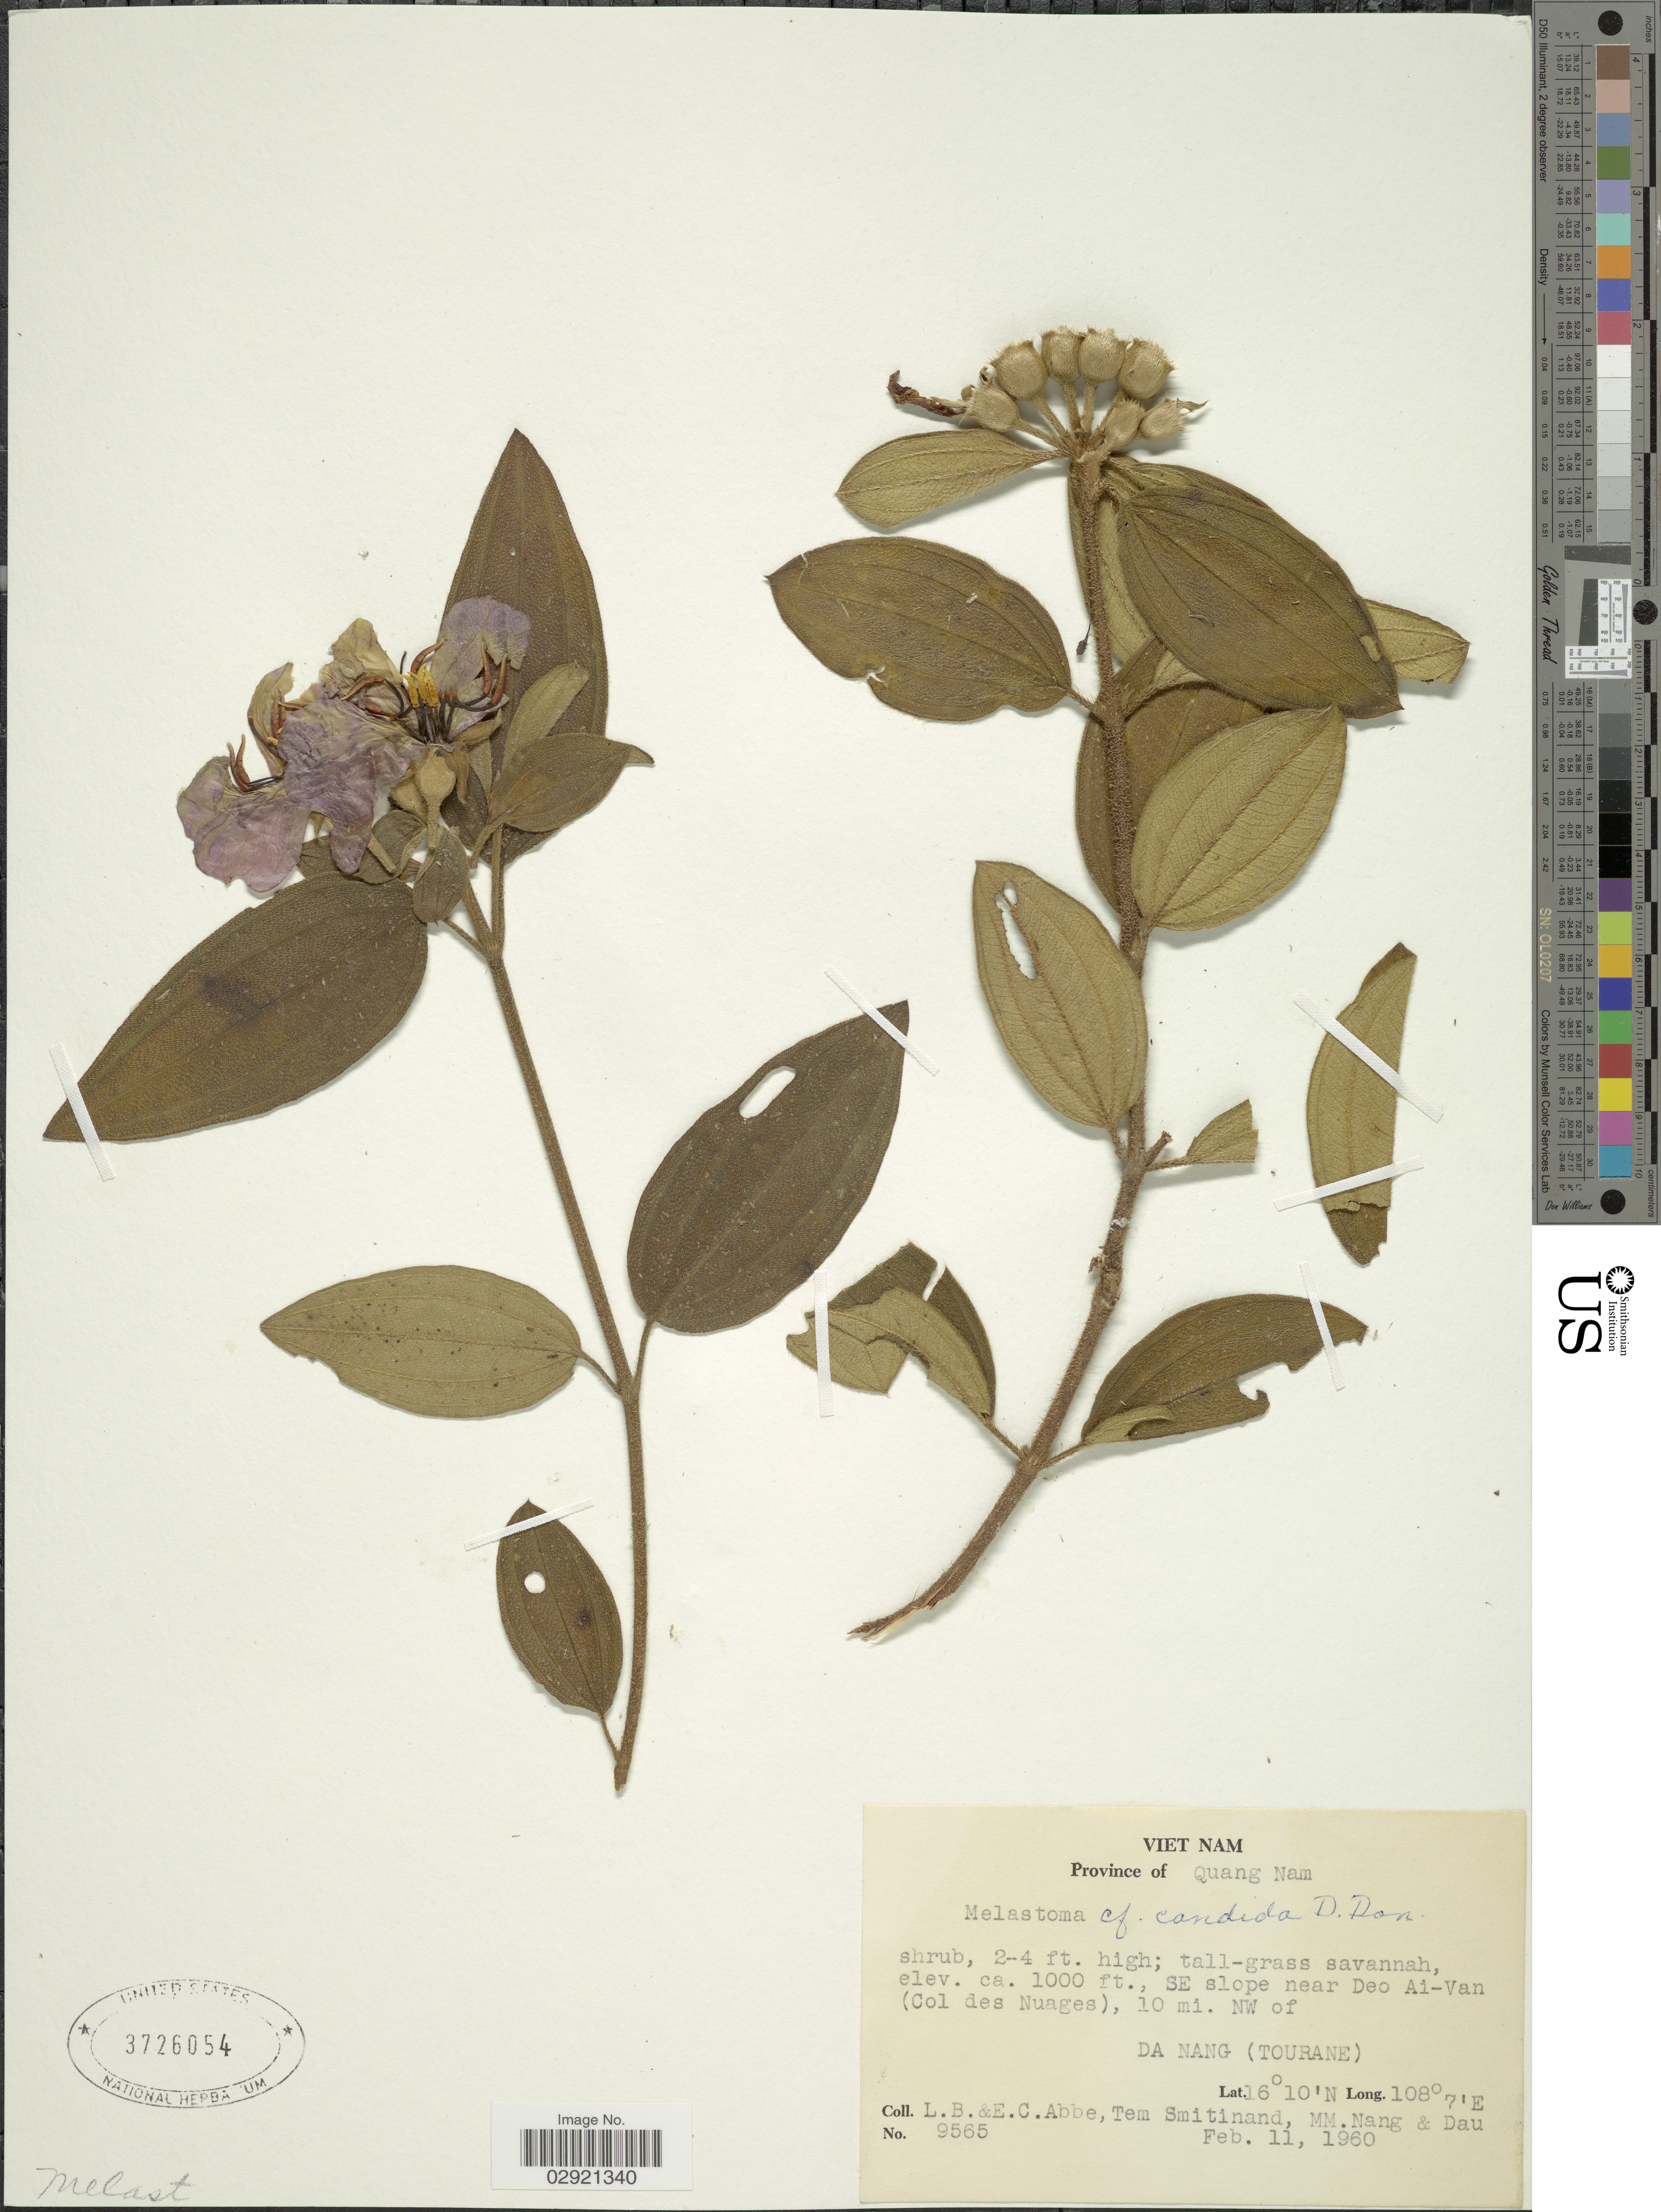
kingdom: Plantae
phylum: Tracheophyta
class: Magnoliopsida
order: Myrtales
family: Melastomataceae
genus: Melastoma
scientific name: Melastoma candidum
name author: D. Don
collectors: L. B. Abbe, E. C. Abbe, T. Smitinand, M. Nang & -- Dau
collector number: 9565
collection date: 1960-02-11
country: Vietnam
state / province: Quang Nam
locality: SE slope near Deo Ai-Van (Col des Nuages), 10 mi. NW of Da Nang (Tourane).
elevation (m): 305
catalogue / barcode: US 3726054